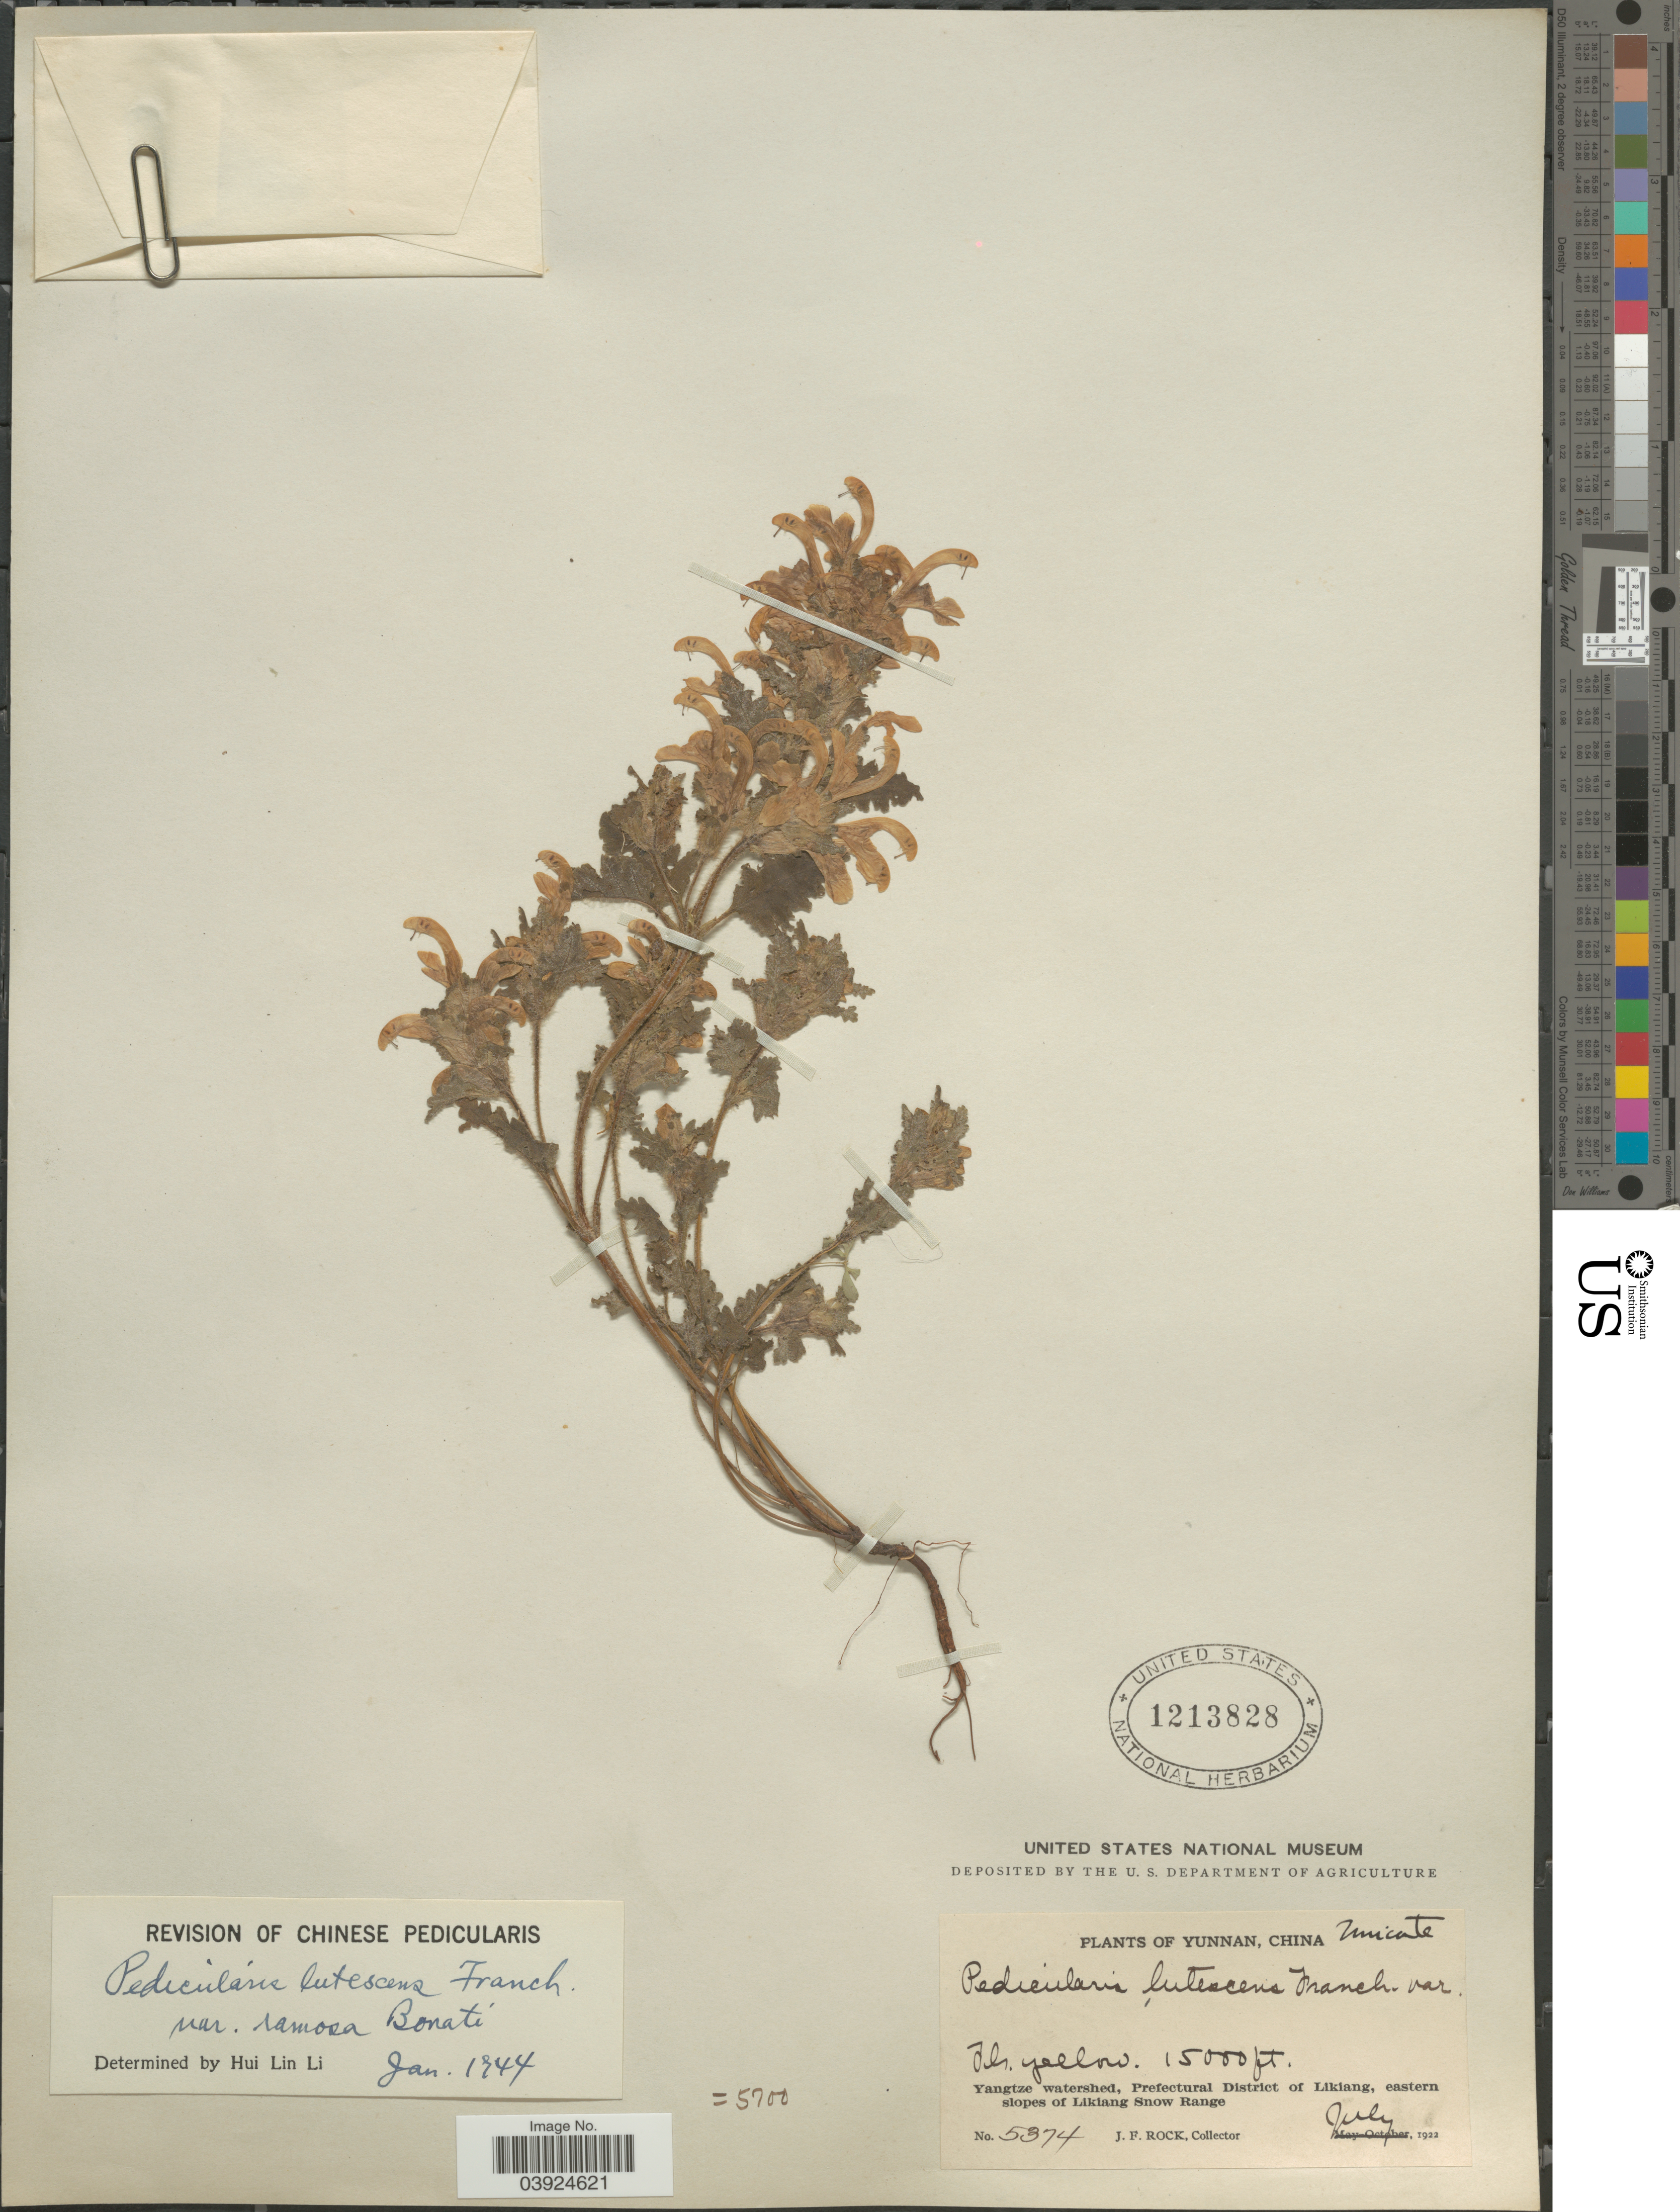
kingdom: Plantae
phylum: Tracheophyta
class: Magnoliopsida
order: Lamiales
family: Orobanchaceae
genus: Pedicularis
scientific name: Pedicularis lutescens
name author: Franch. & Maxim.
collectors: J. Rock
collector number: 5374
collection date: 1922-07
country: China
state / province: Yunnan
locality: Yangtze watershed, Prefectural District of Likiang, eastern slopes of Likiang Snow Range.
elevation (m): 4572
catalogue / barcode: US 1213828